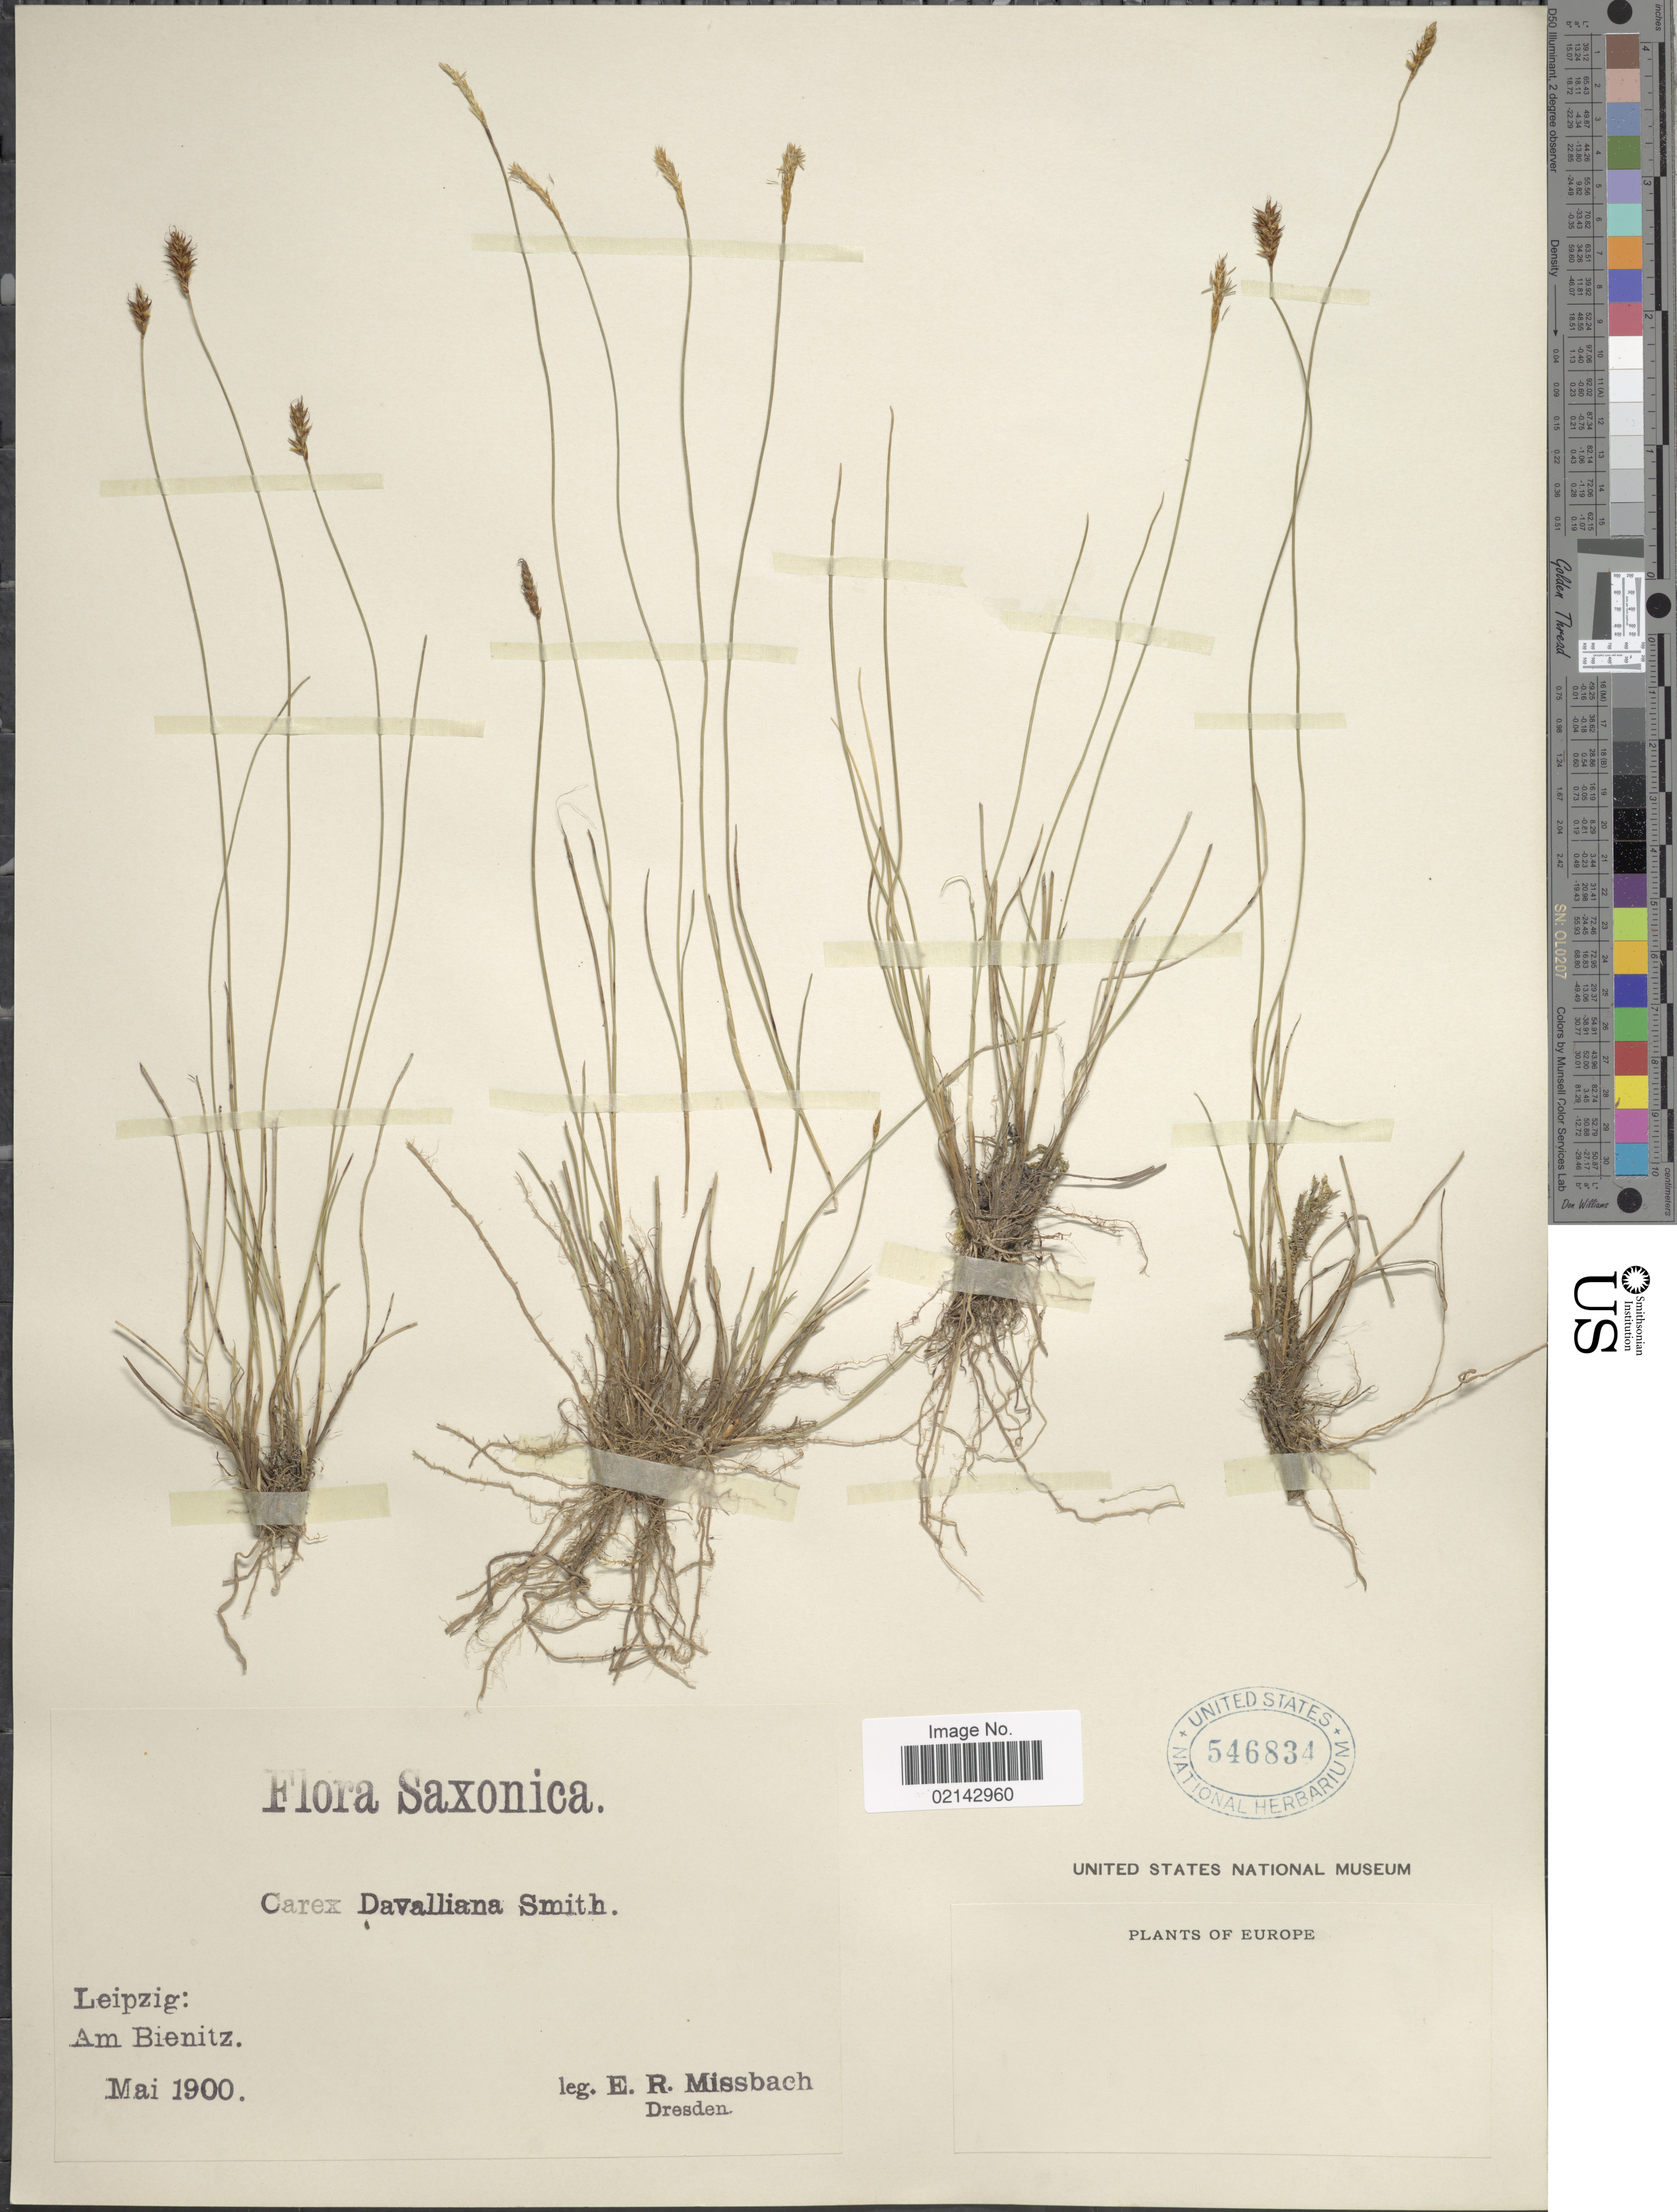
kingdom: Plantae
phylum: Tracheophyta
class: Liliopsida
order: Poales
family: Cyperaceae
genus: Carex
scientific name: Carex davalliana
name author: Sm.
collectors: E. Missbach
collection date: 1900-05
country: Germany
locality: Saxonica, Leipzig: Am Bienitz.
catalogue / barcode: US 546834